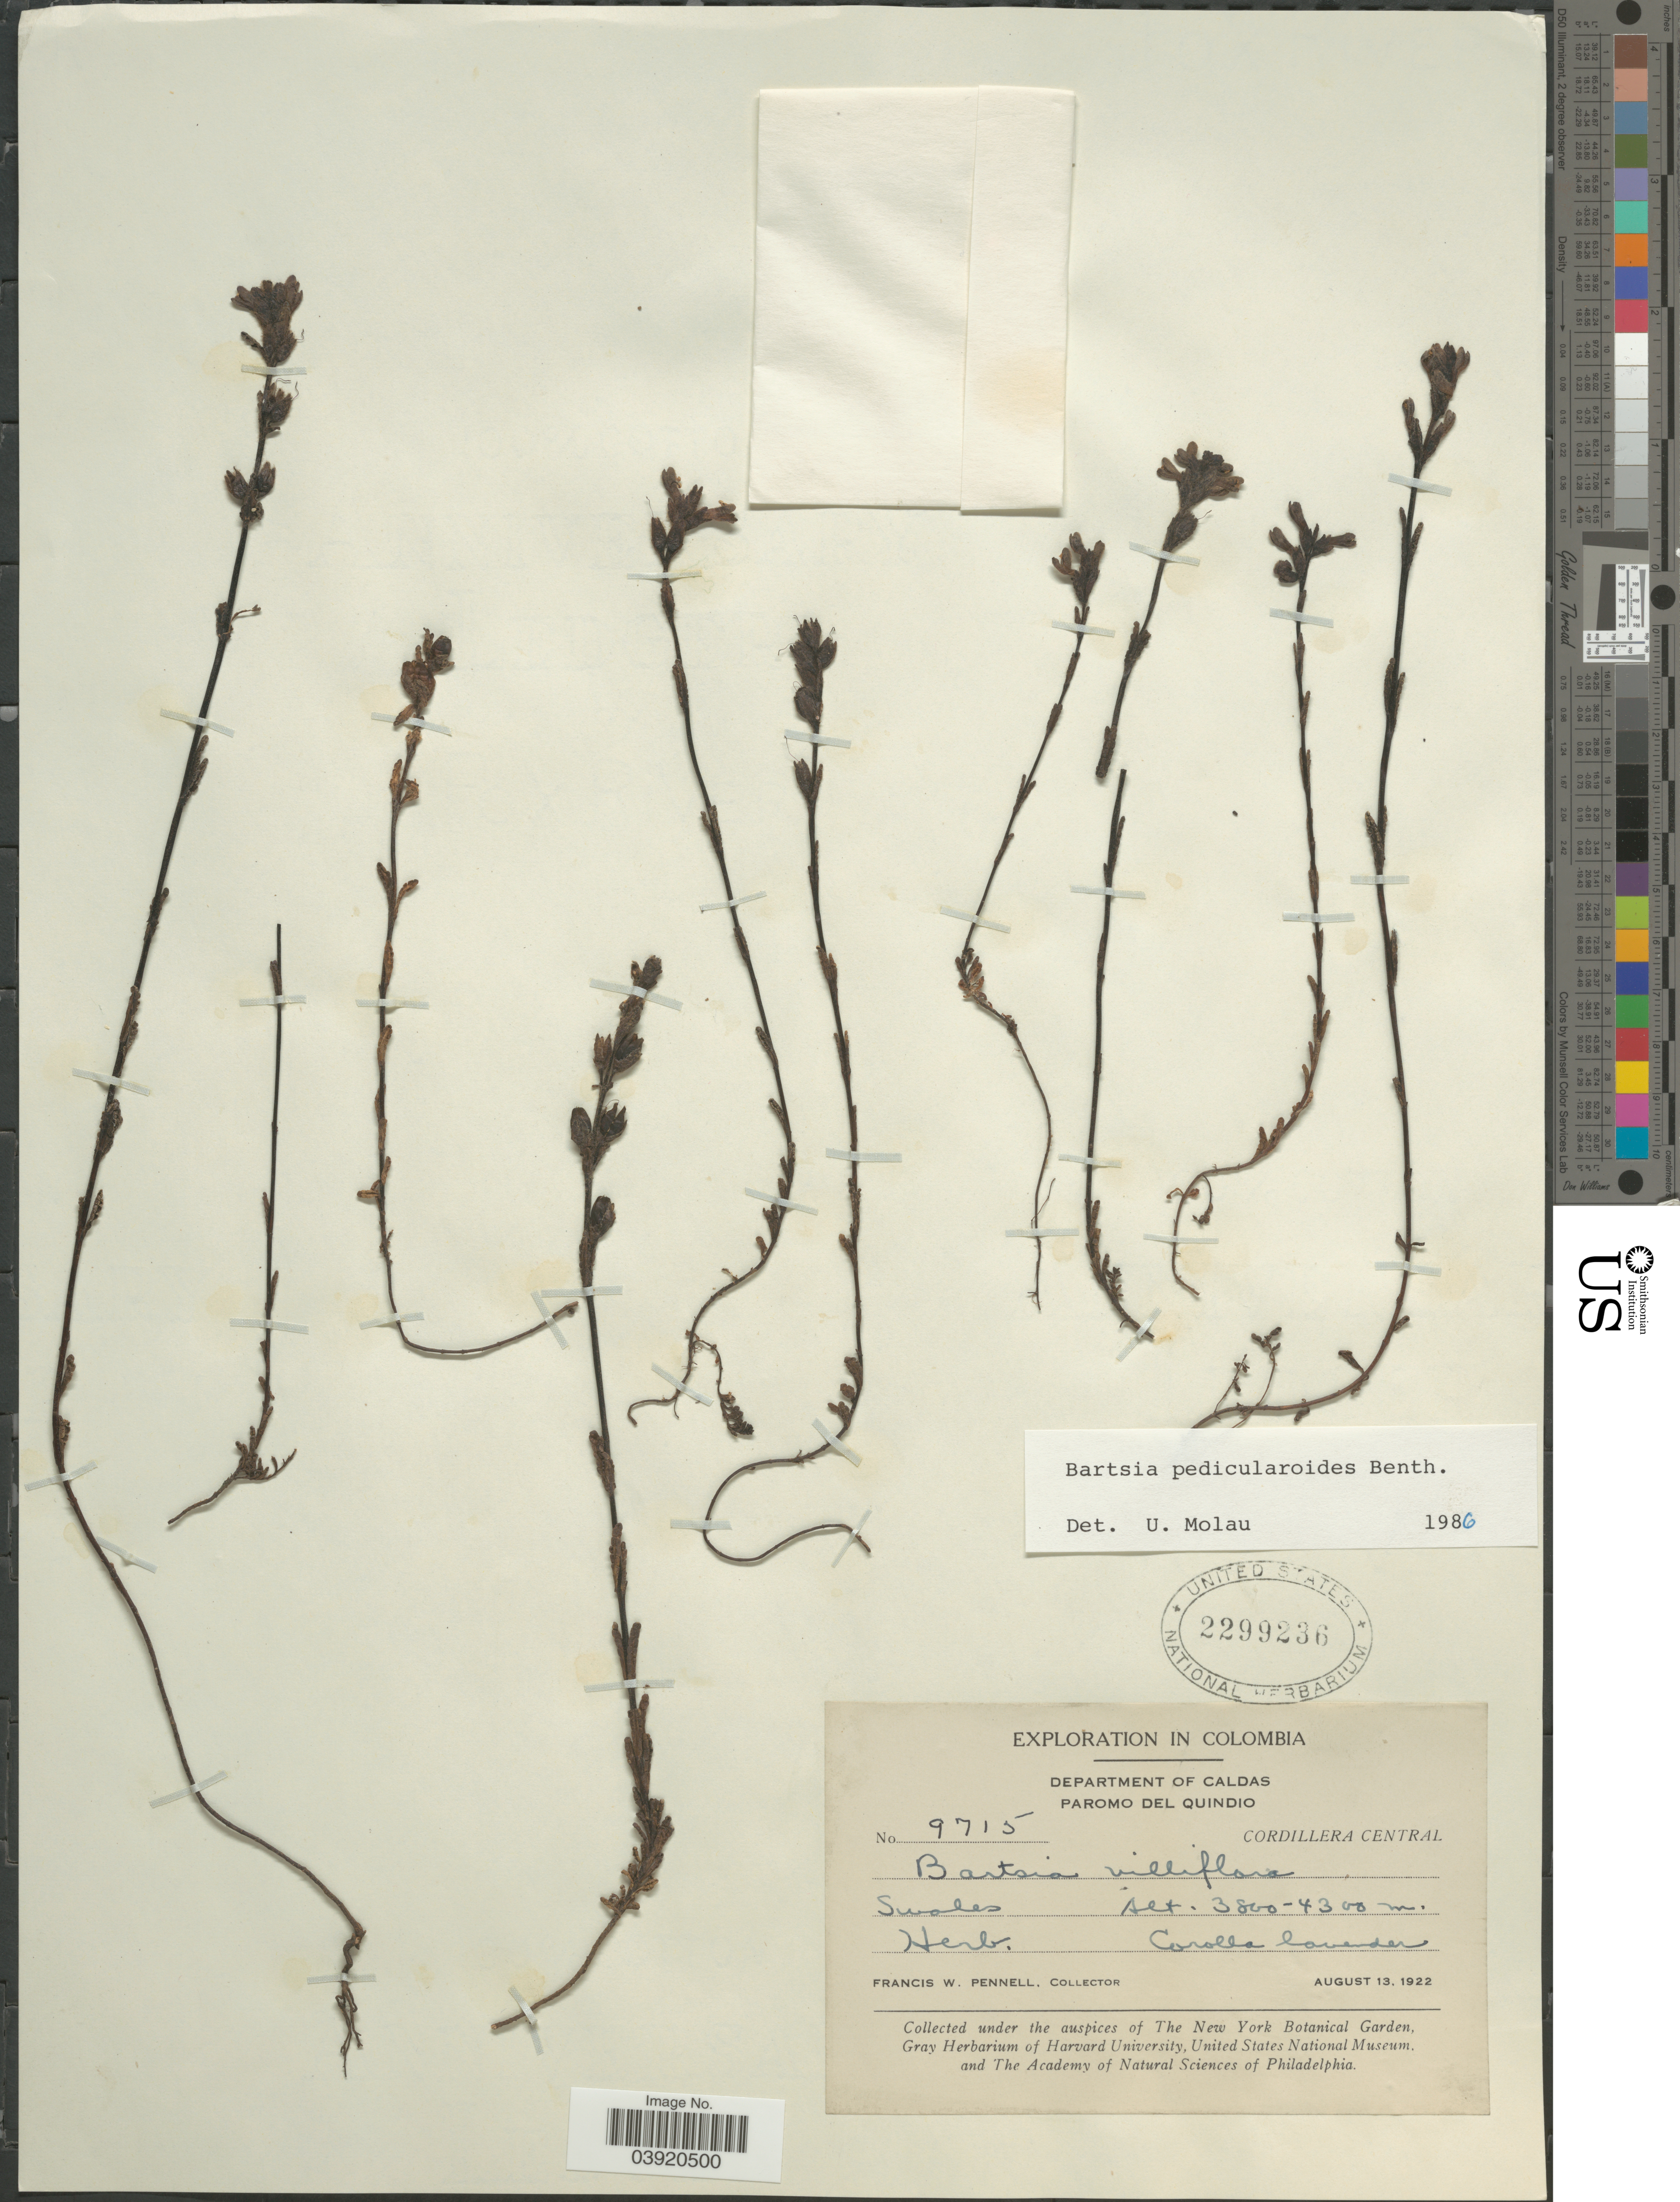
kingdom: Plantae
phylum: Tracheophyta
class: Magnoliopsida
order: Lamiales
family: Orobanchaceae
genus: Bartsia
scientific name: Bartsia pedicularoides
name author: Benth.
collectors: F. W. Pennell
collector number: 9715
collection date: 1922-08-13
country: Colombia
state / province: Caldas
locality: Department of Caldas. Paromo del Quindio. Cordillera Central.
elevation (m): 3800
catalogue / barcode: US 2299236